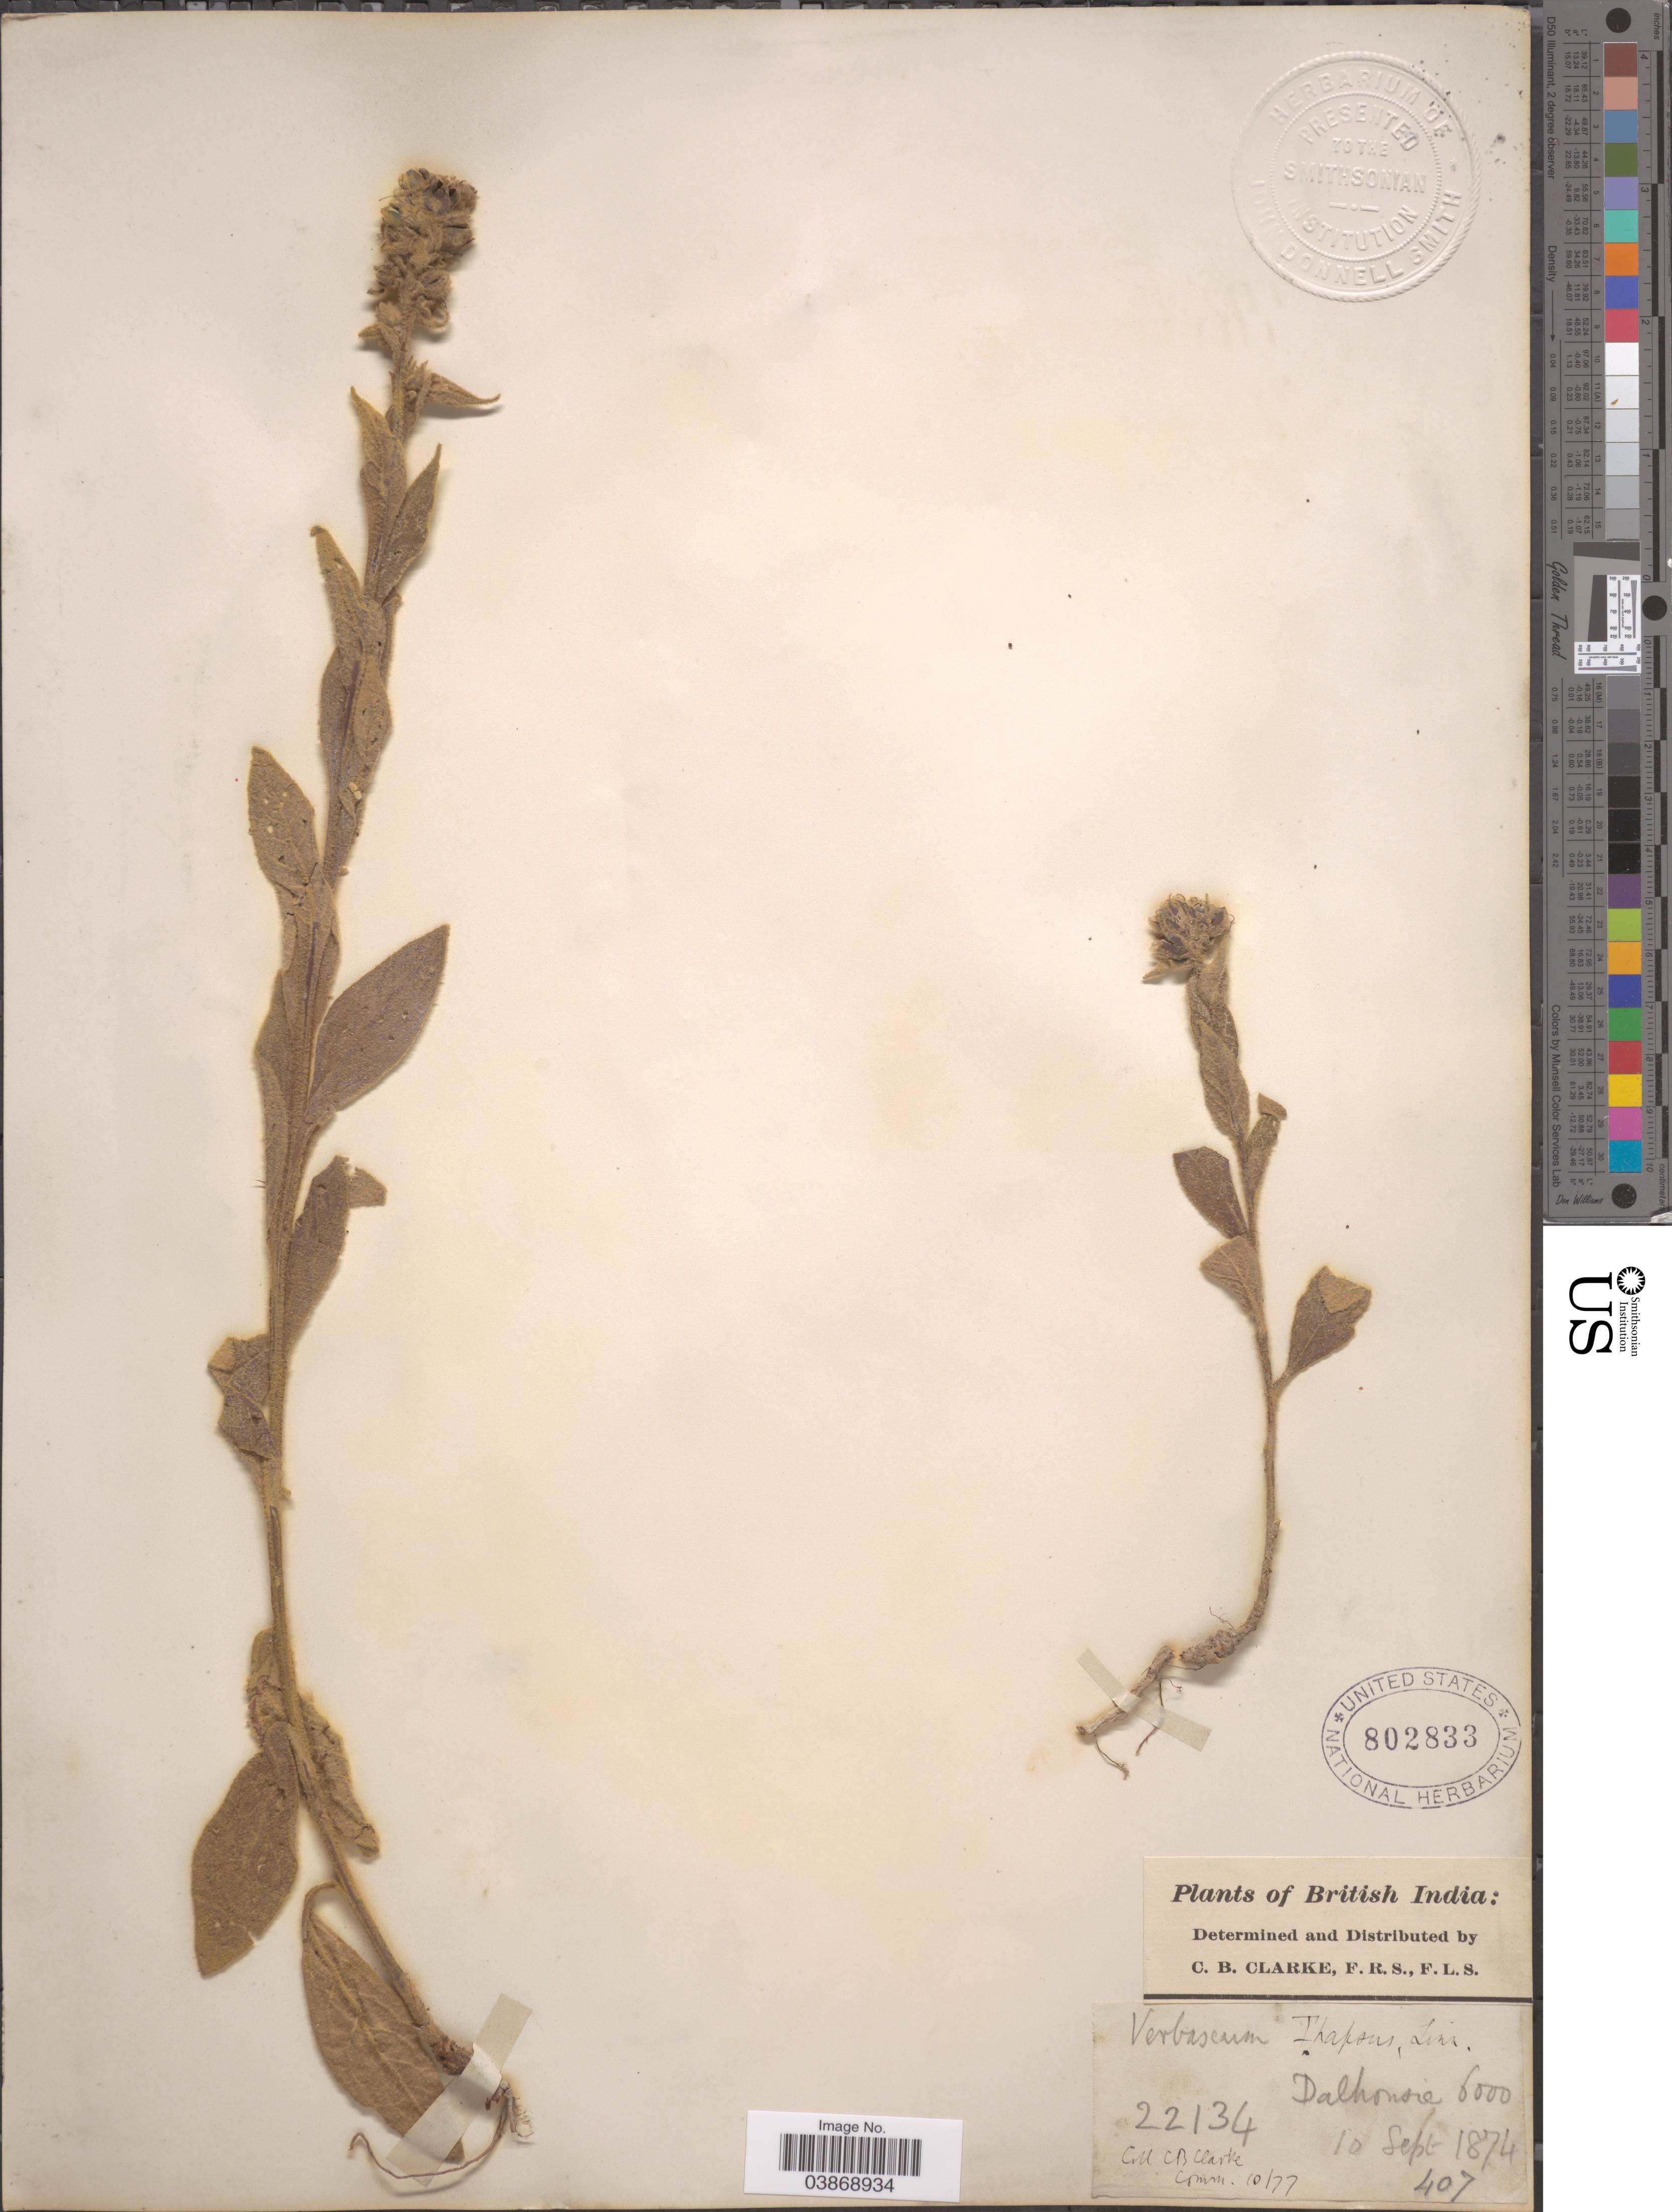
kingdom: Plantae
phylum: Tracheophyta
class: Magnoliopsida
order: Lamiales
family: Scrophulariaceae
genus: Verbascum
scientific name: Verbascum thapsus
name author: L.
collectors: C. B. Clarke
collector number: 22134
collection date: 1874-09-10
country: India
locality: British India: Dalhousie.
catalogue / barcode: US 802833